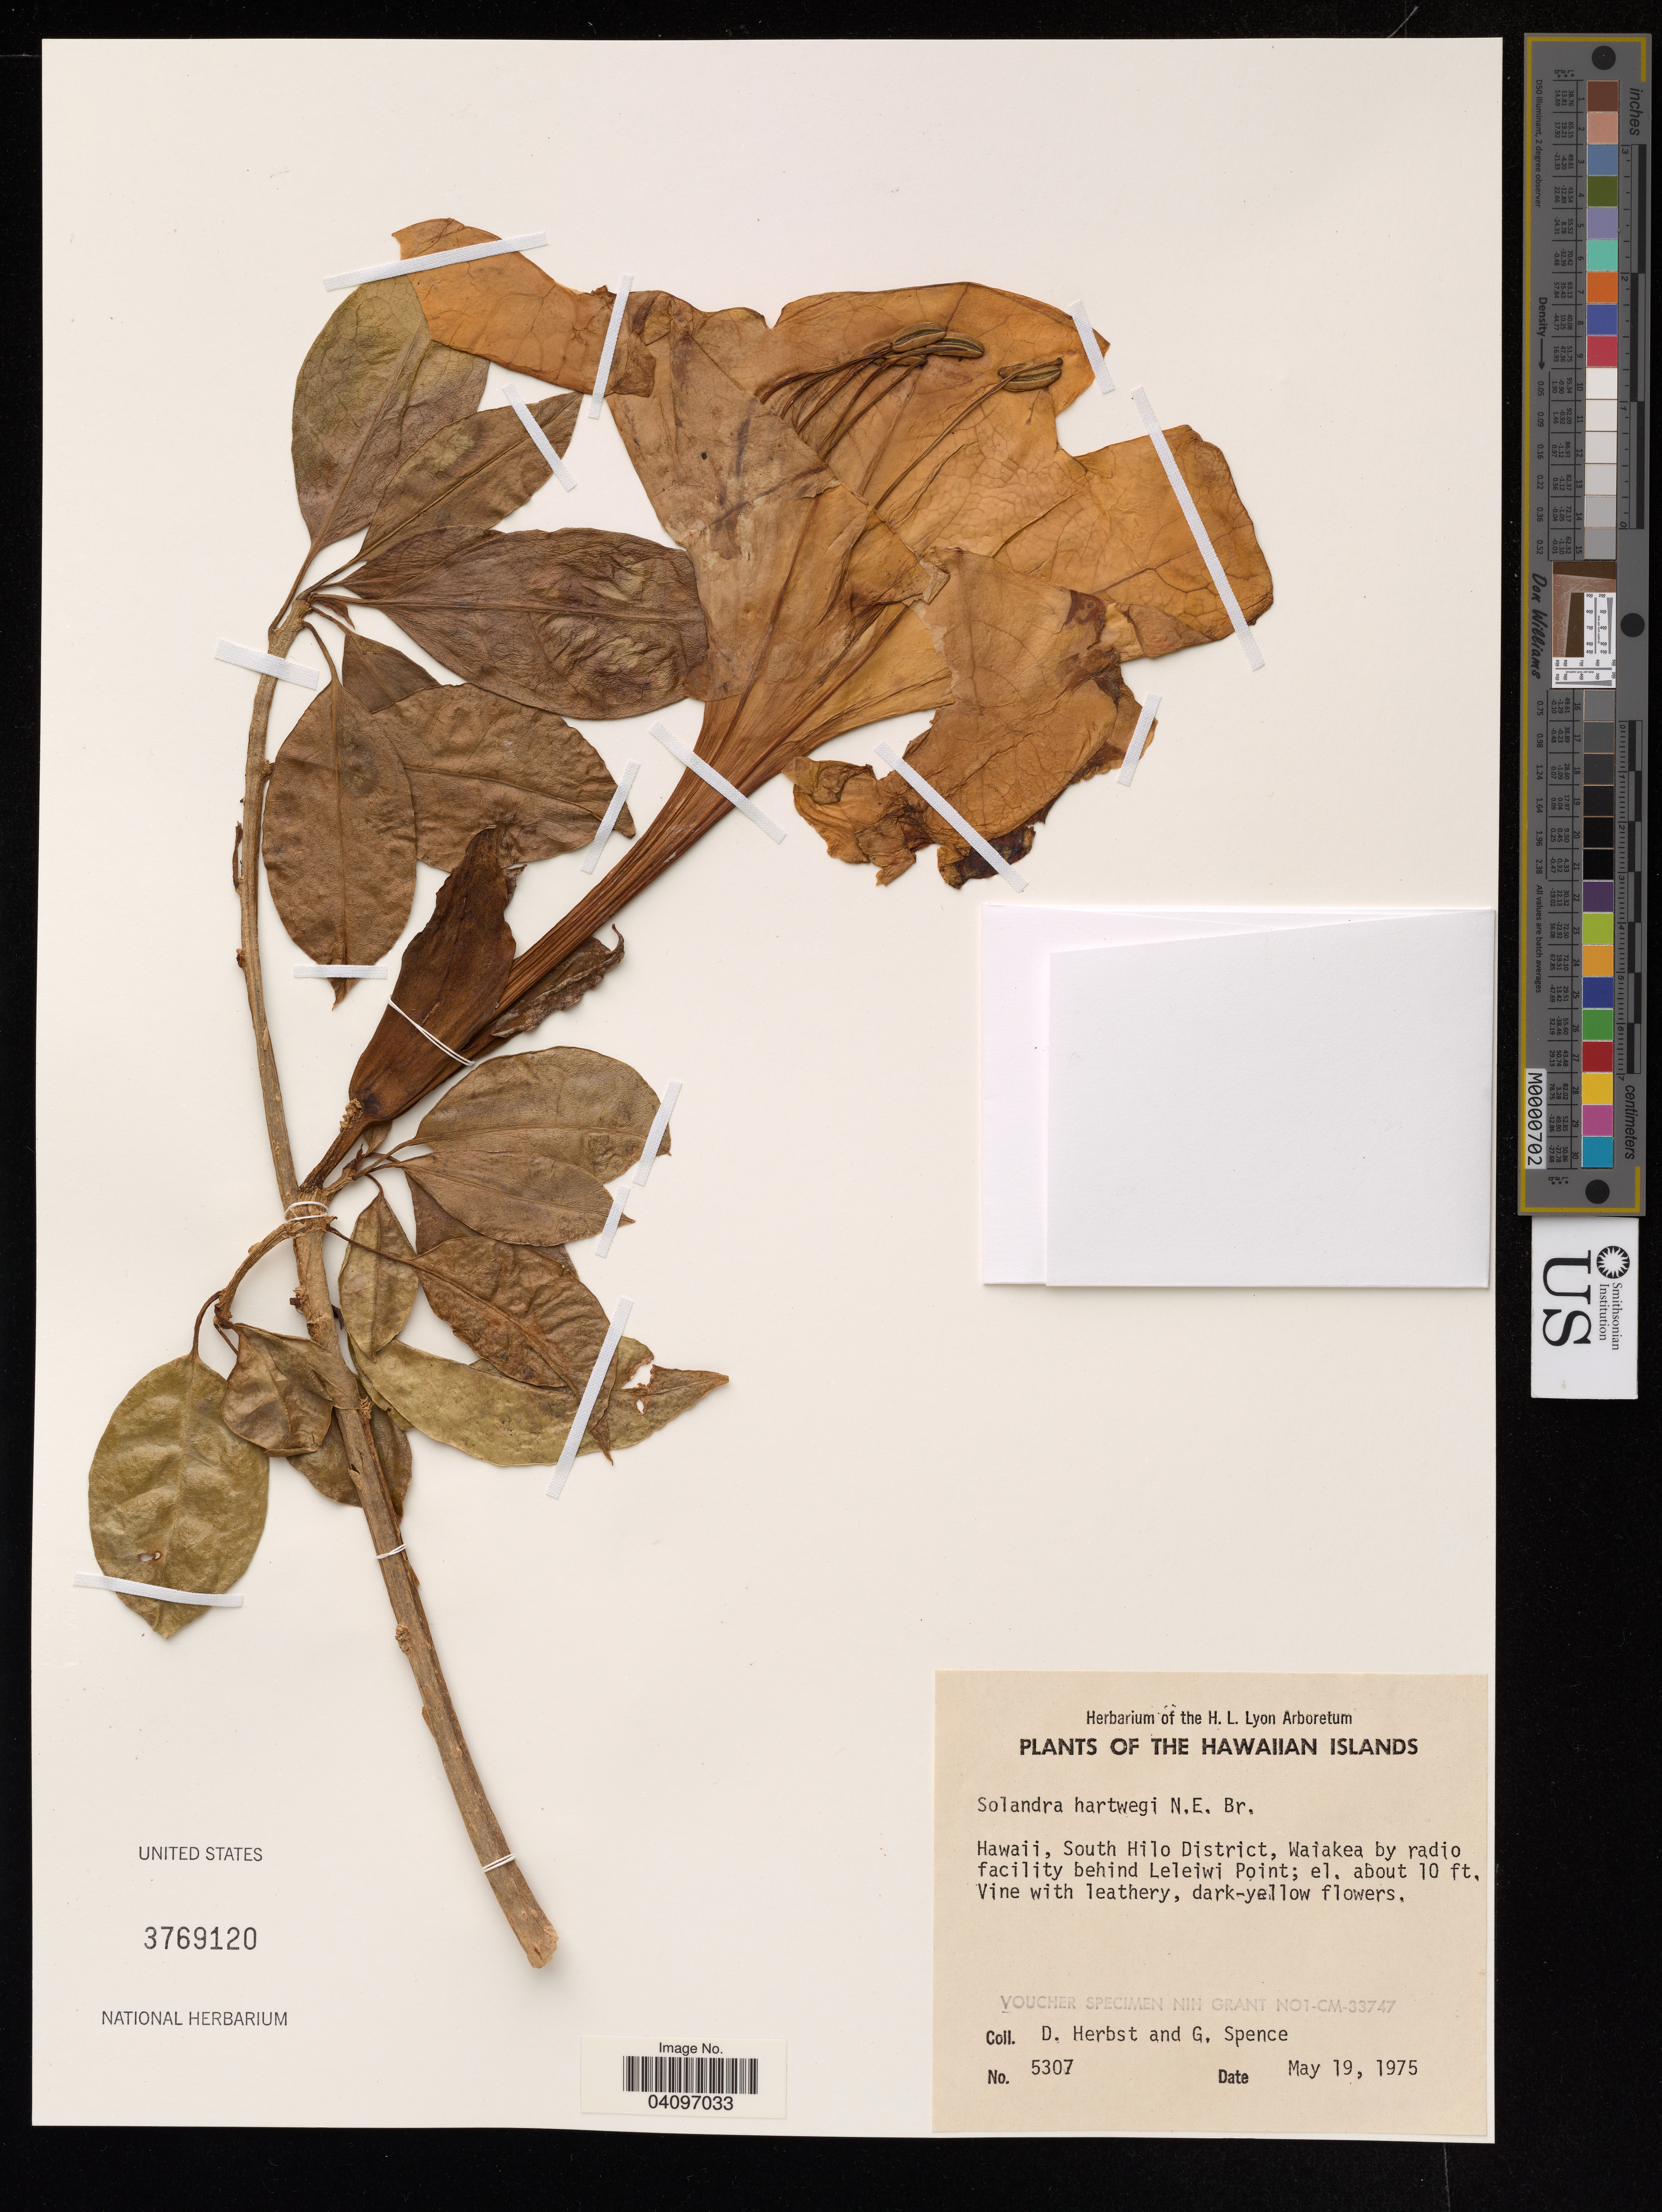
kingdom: Plantae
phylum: Tracheophyta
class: Magnoliopsida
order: Solanales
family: Solanaceae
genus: Solandra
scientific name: Solandra maxima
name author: (Sessé & Moc.) P.S. Green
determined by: (US) Smithsonian Institution - National Museum of Natural History - Department of Botany (UNITED STATES)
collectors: D. R. Herbst & G. Spence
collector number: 5307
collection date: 1975-05-19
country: United States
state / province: Hawaii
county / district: Hawaii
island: Hawaii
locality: South Hilo District, Waiakea, by radio facility behind Leleiwi point.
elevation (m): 3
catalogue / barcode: US 3769120